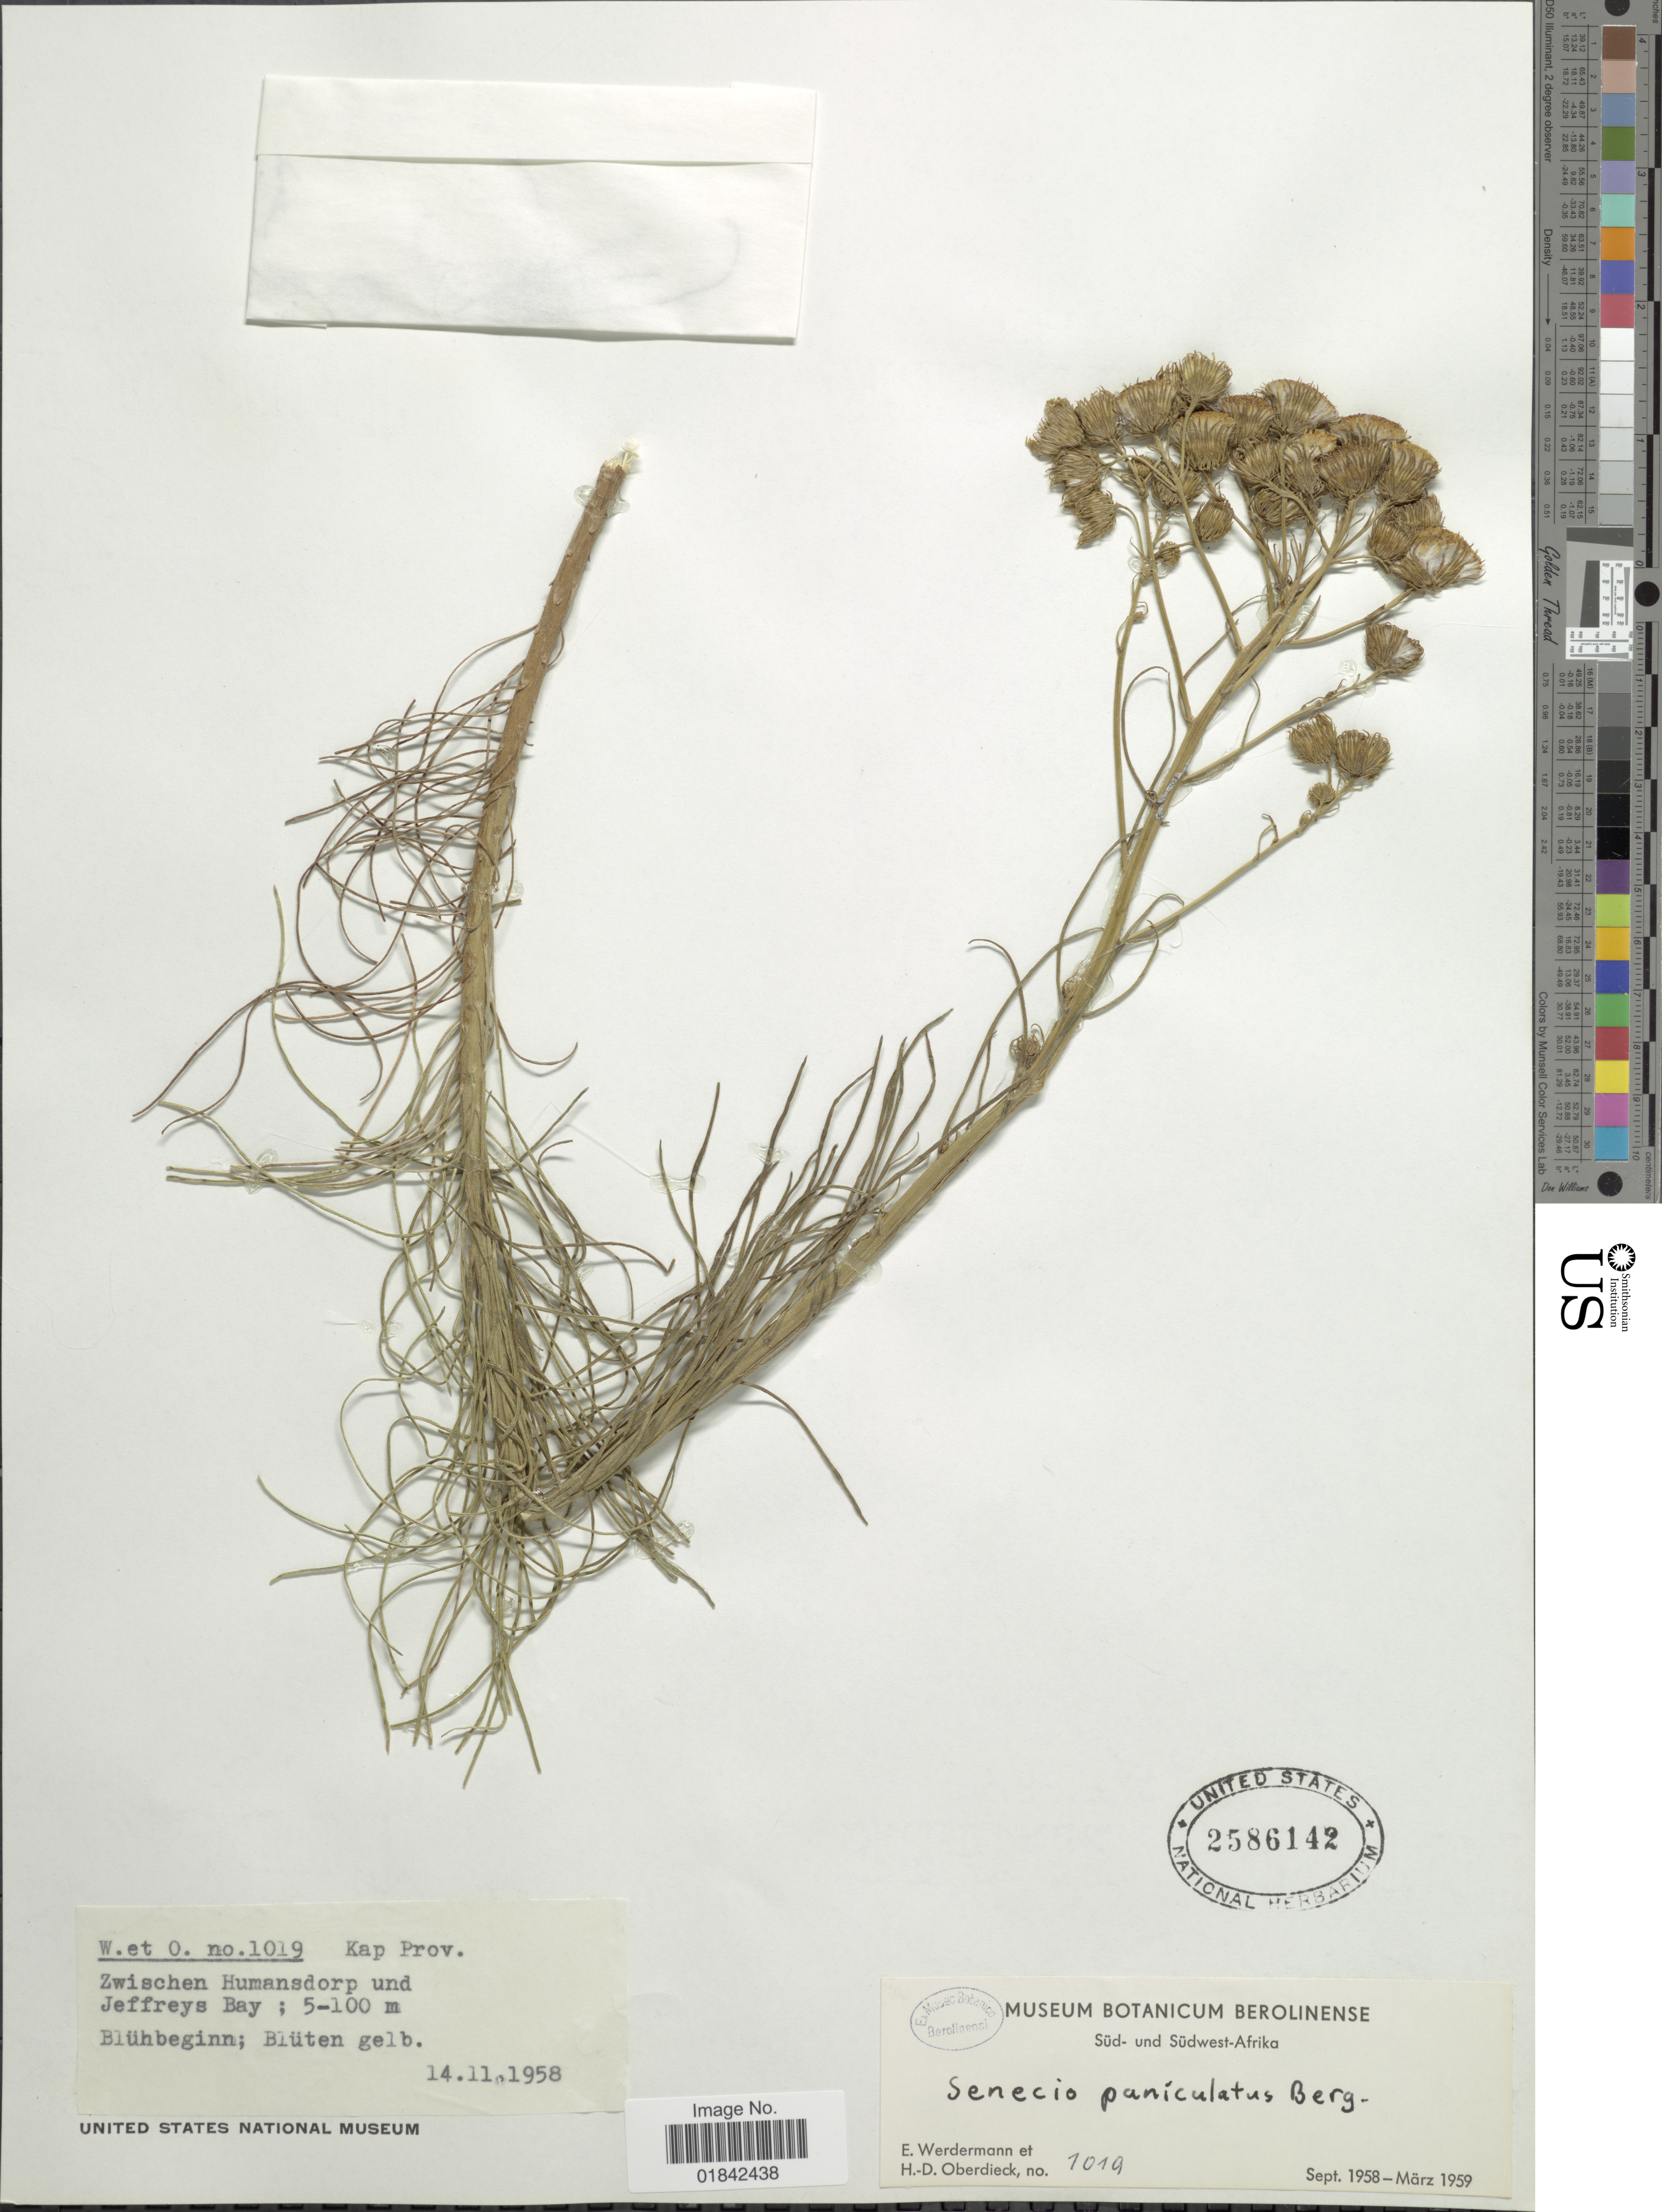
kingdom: Plantae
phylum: Tracheophyta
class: Magnoliopsida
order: Asterales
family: Asteraceae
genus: Senecio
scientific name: Senecio paniculatus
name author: P.J. Bergius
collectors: E. Werdermann & H. Oberdieck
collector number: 10109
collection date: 1958-09/1959-03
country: South Africa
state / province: Eastern Cape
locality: Kap Prov., Zwischen Humansdorp und Jeffreys Bay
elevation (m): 5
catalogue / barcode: US 2586142